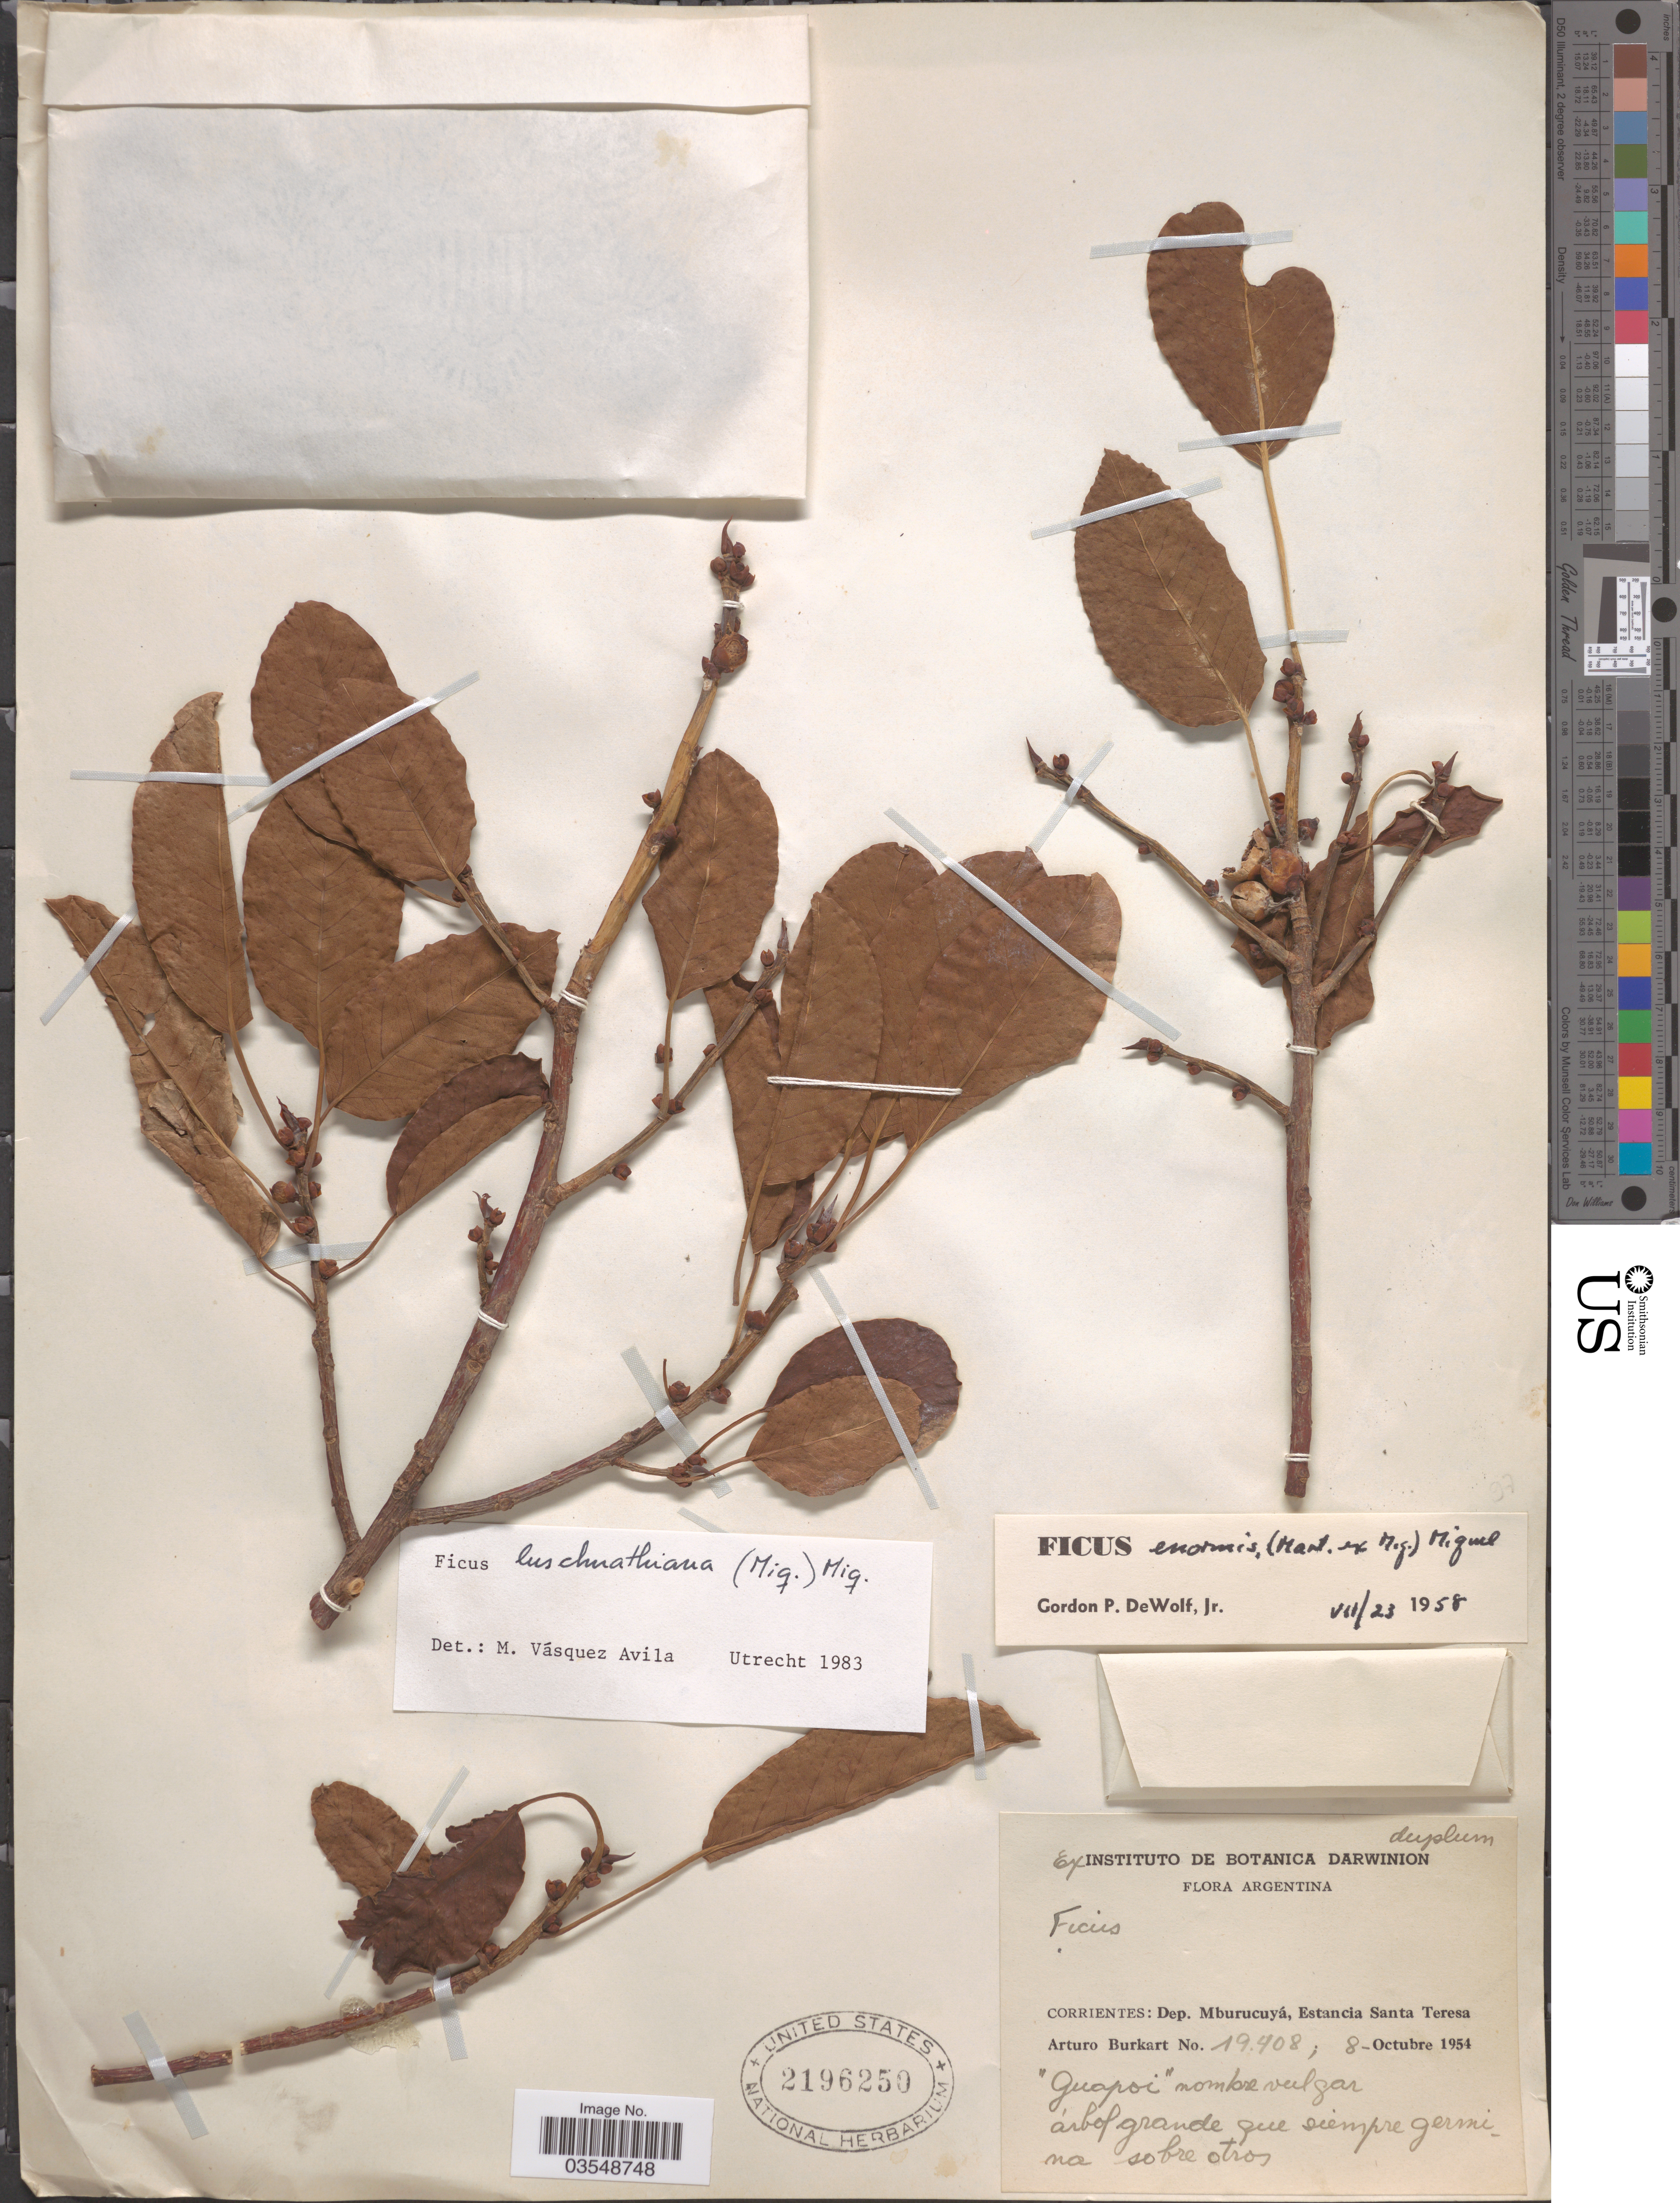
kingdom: Plantae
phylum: Tracheophyta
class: Magnoliopsida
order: Rosales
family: Moraceae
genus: Ficus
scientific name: Ficus luschnathiana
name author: (Miq.) Miq.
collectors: A. E. Burkart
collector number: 19408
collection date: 1954-10-08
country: Argentina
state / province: Corrientes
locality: Dep. Mburucuyá, Estancia Santa Teresa.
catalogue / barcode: US 2196250